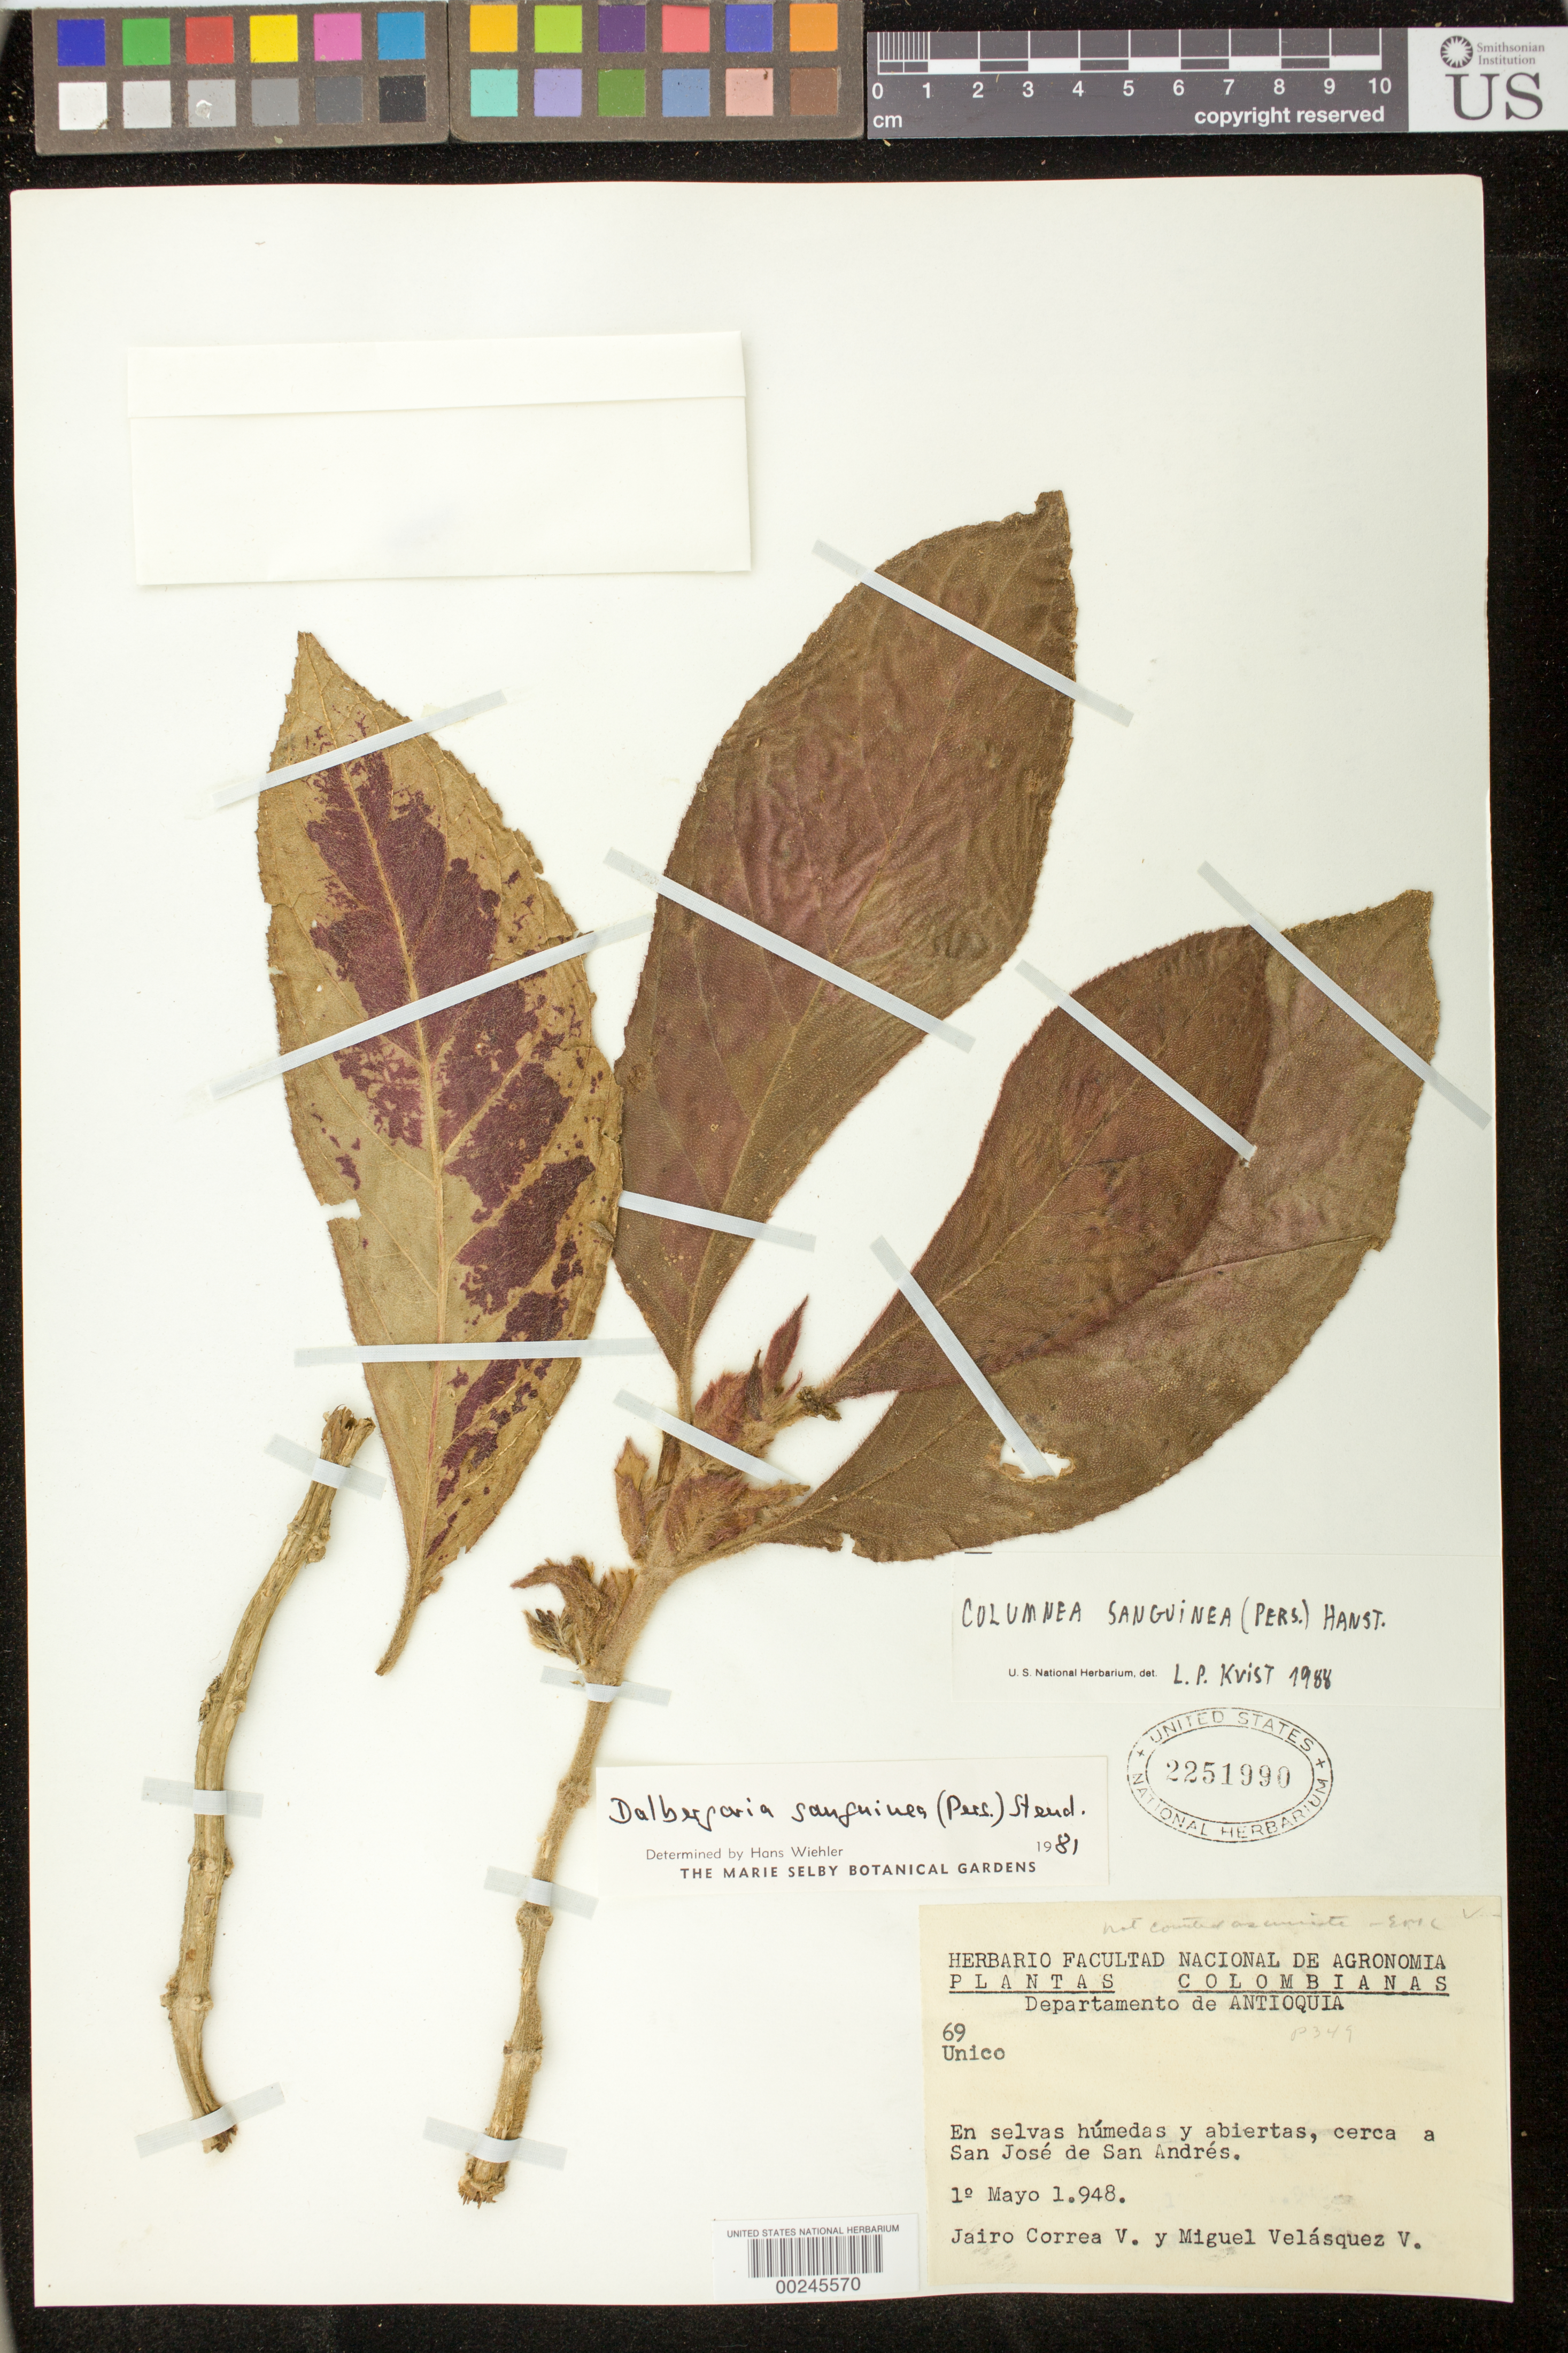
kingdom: Plantae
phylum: Tracheophyta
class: Magnoliopsida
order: Lamiales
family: Gesneriaceae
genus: Columnea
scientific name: Columnea sanguinea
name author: (Pers.) Hanst.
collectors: J. Correa & M. Velasquez V.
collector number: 69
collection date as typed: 01 May 1948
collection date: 1948-05-01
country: Colombia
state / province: Antioquia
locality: Near San Jose de San Andres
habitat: Open and humid forest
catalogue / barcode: US 2251990